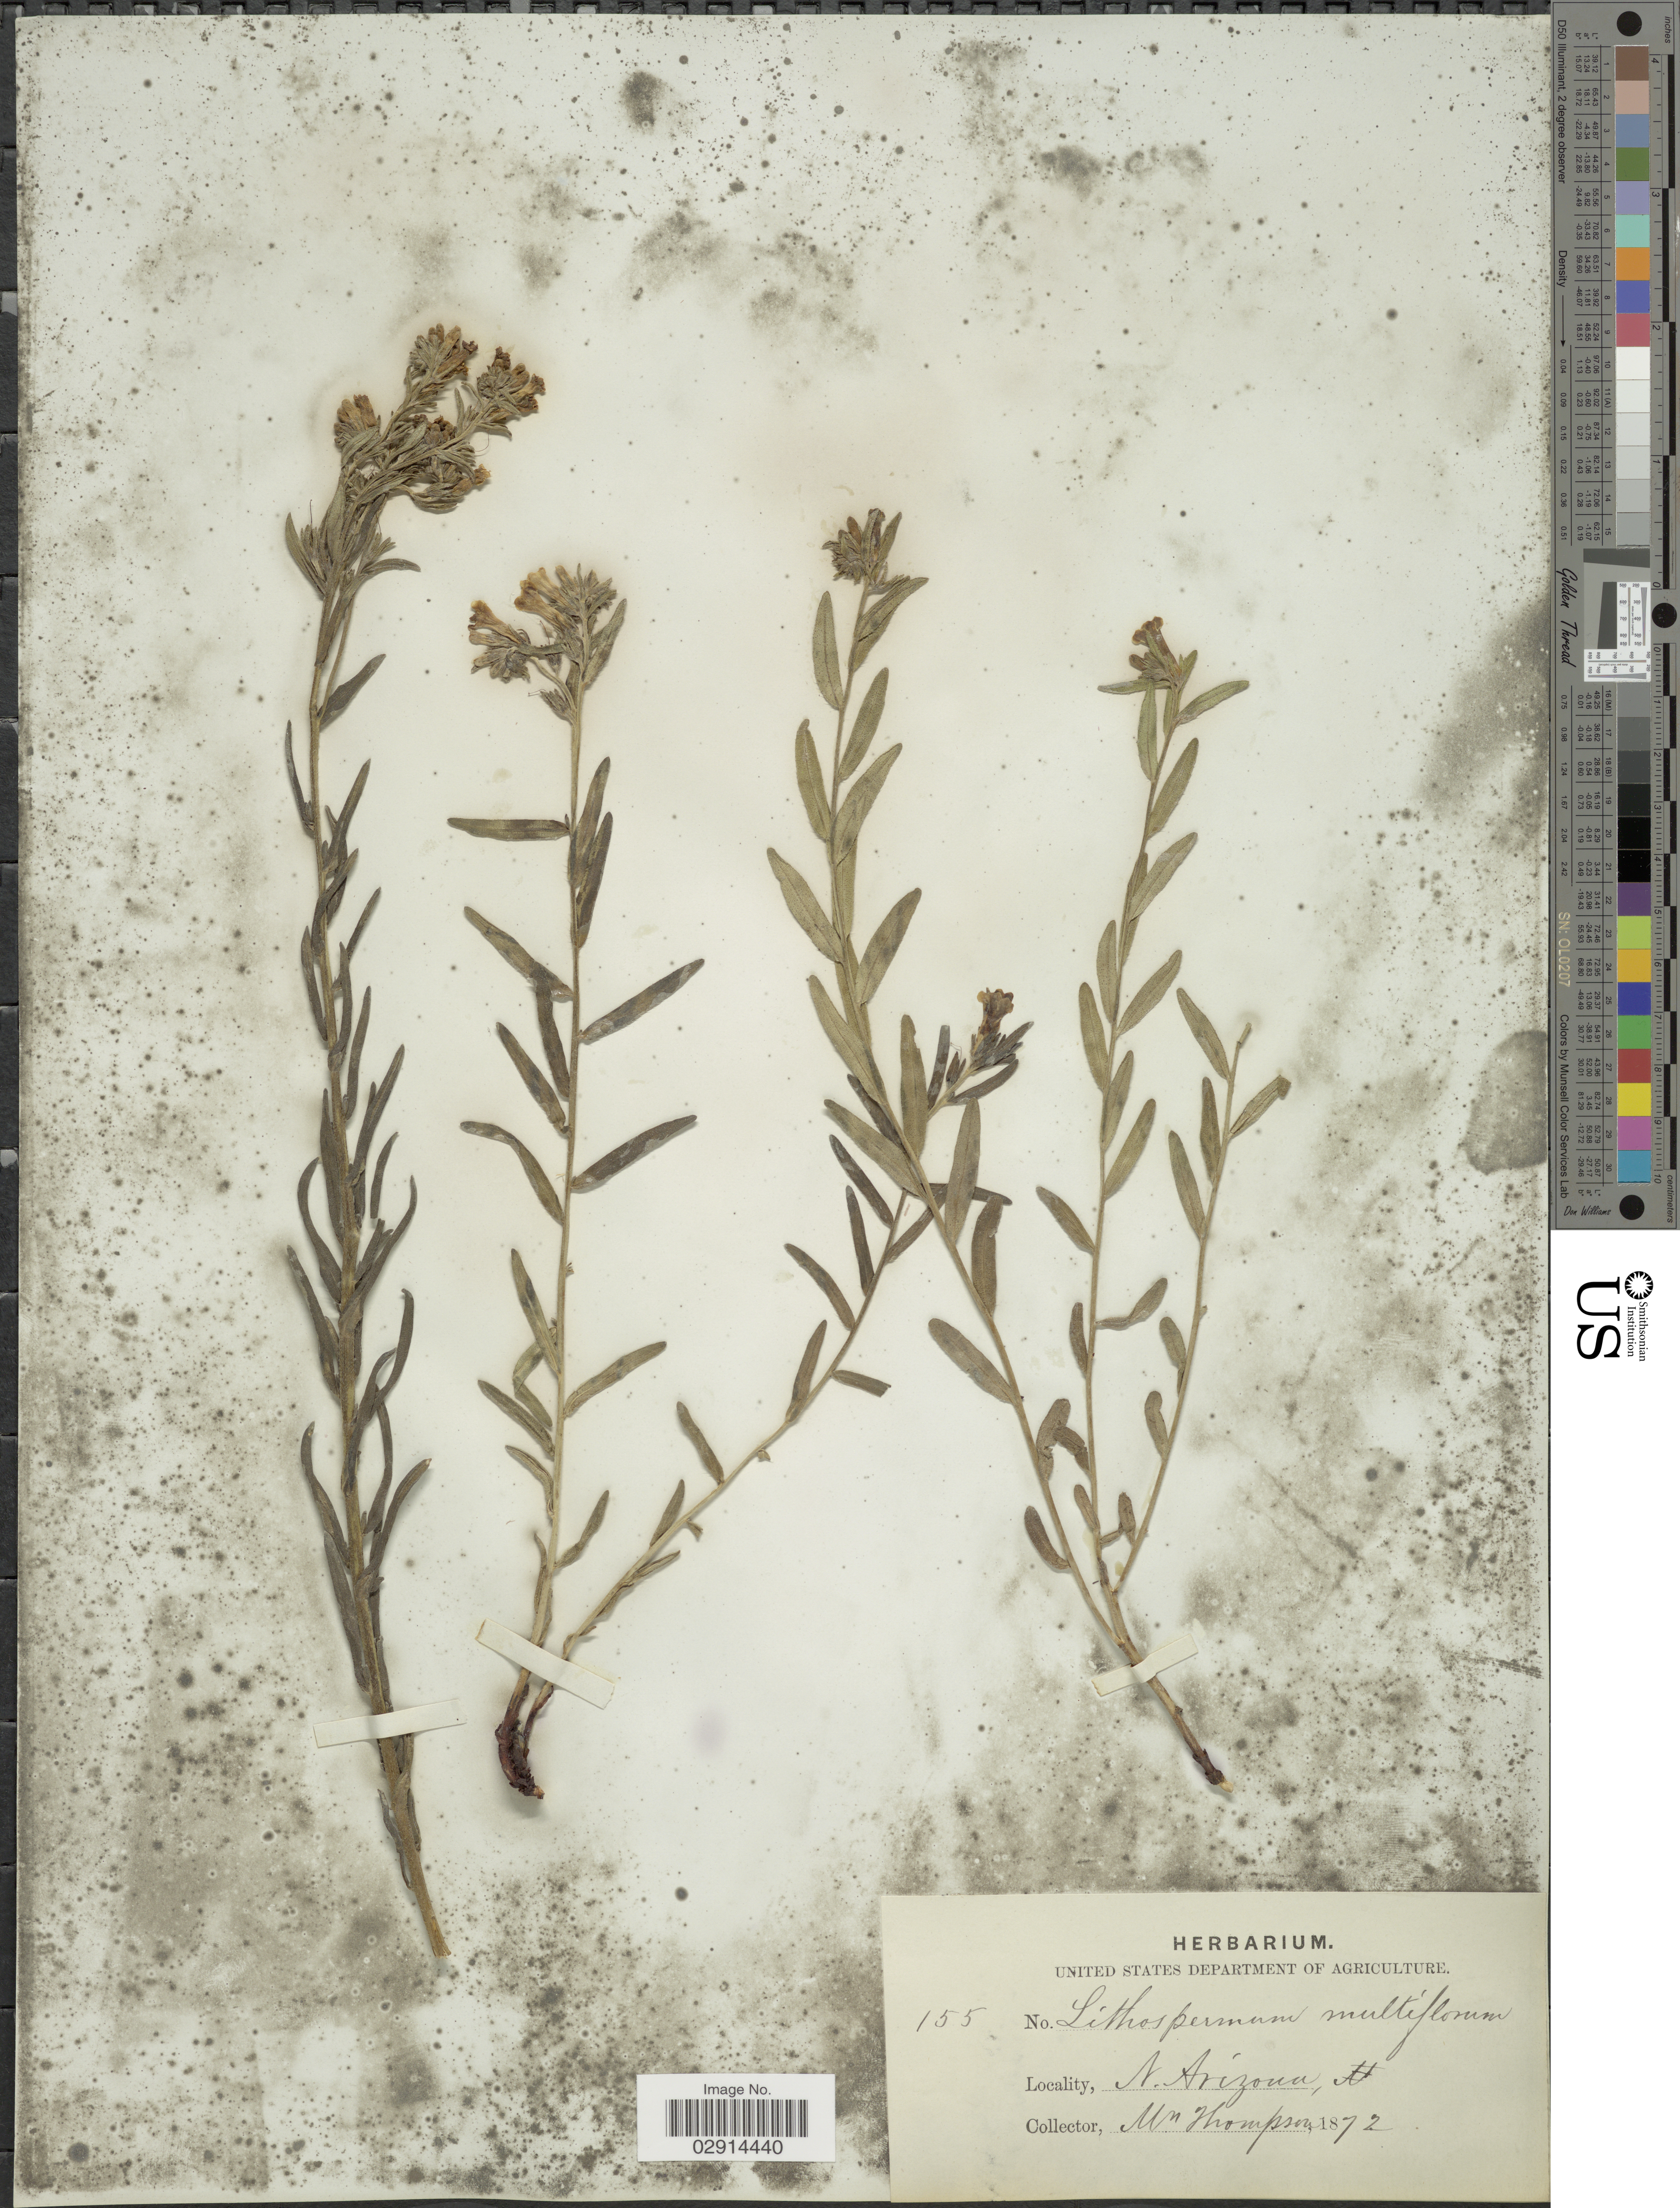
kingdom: Plantae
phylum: Tracheophyta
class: Magnoliopsida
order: Boraginales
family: Boraginaceae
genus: Lithospermum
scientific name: Lithospermum multiflorum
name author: Torr. ex A. Gray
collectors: M. Thompson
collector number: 155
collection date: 1872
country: United States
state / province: Arizona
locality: N. Arizona.